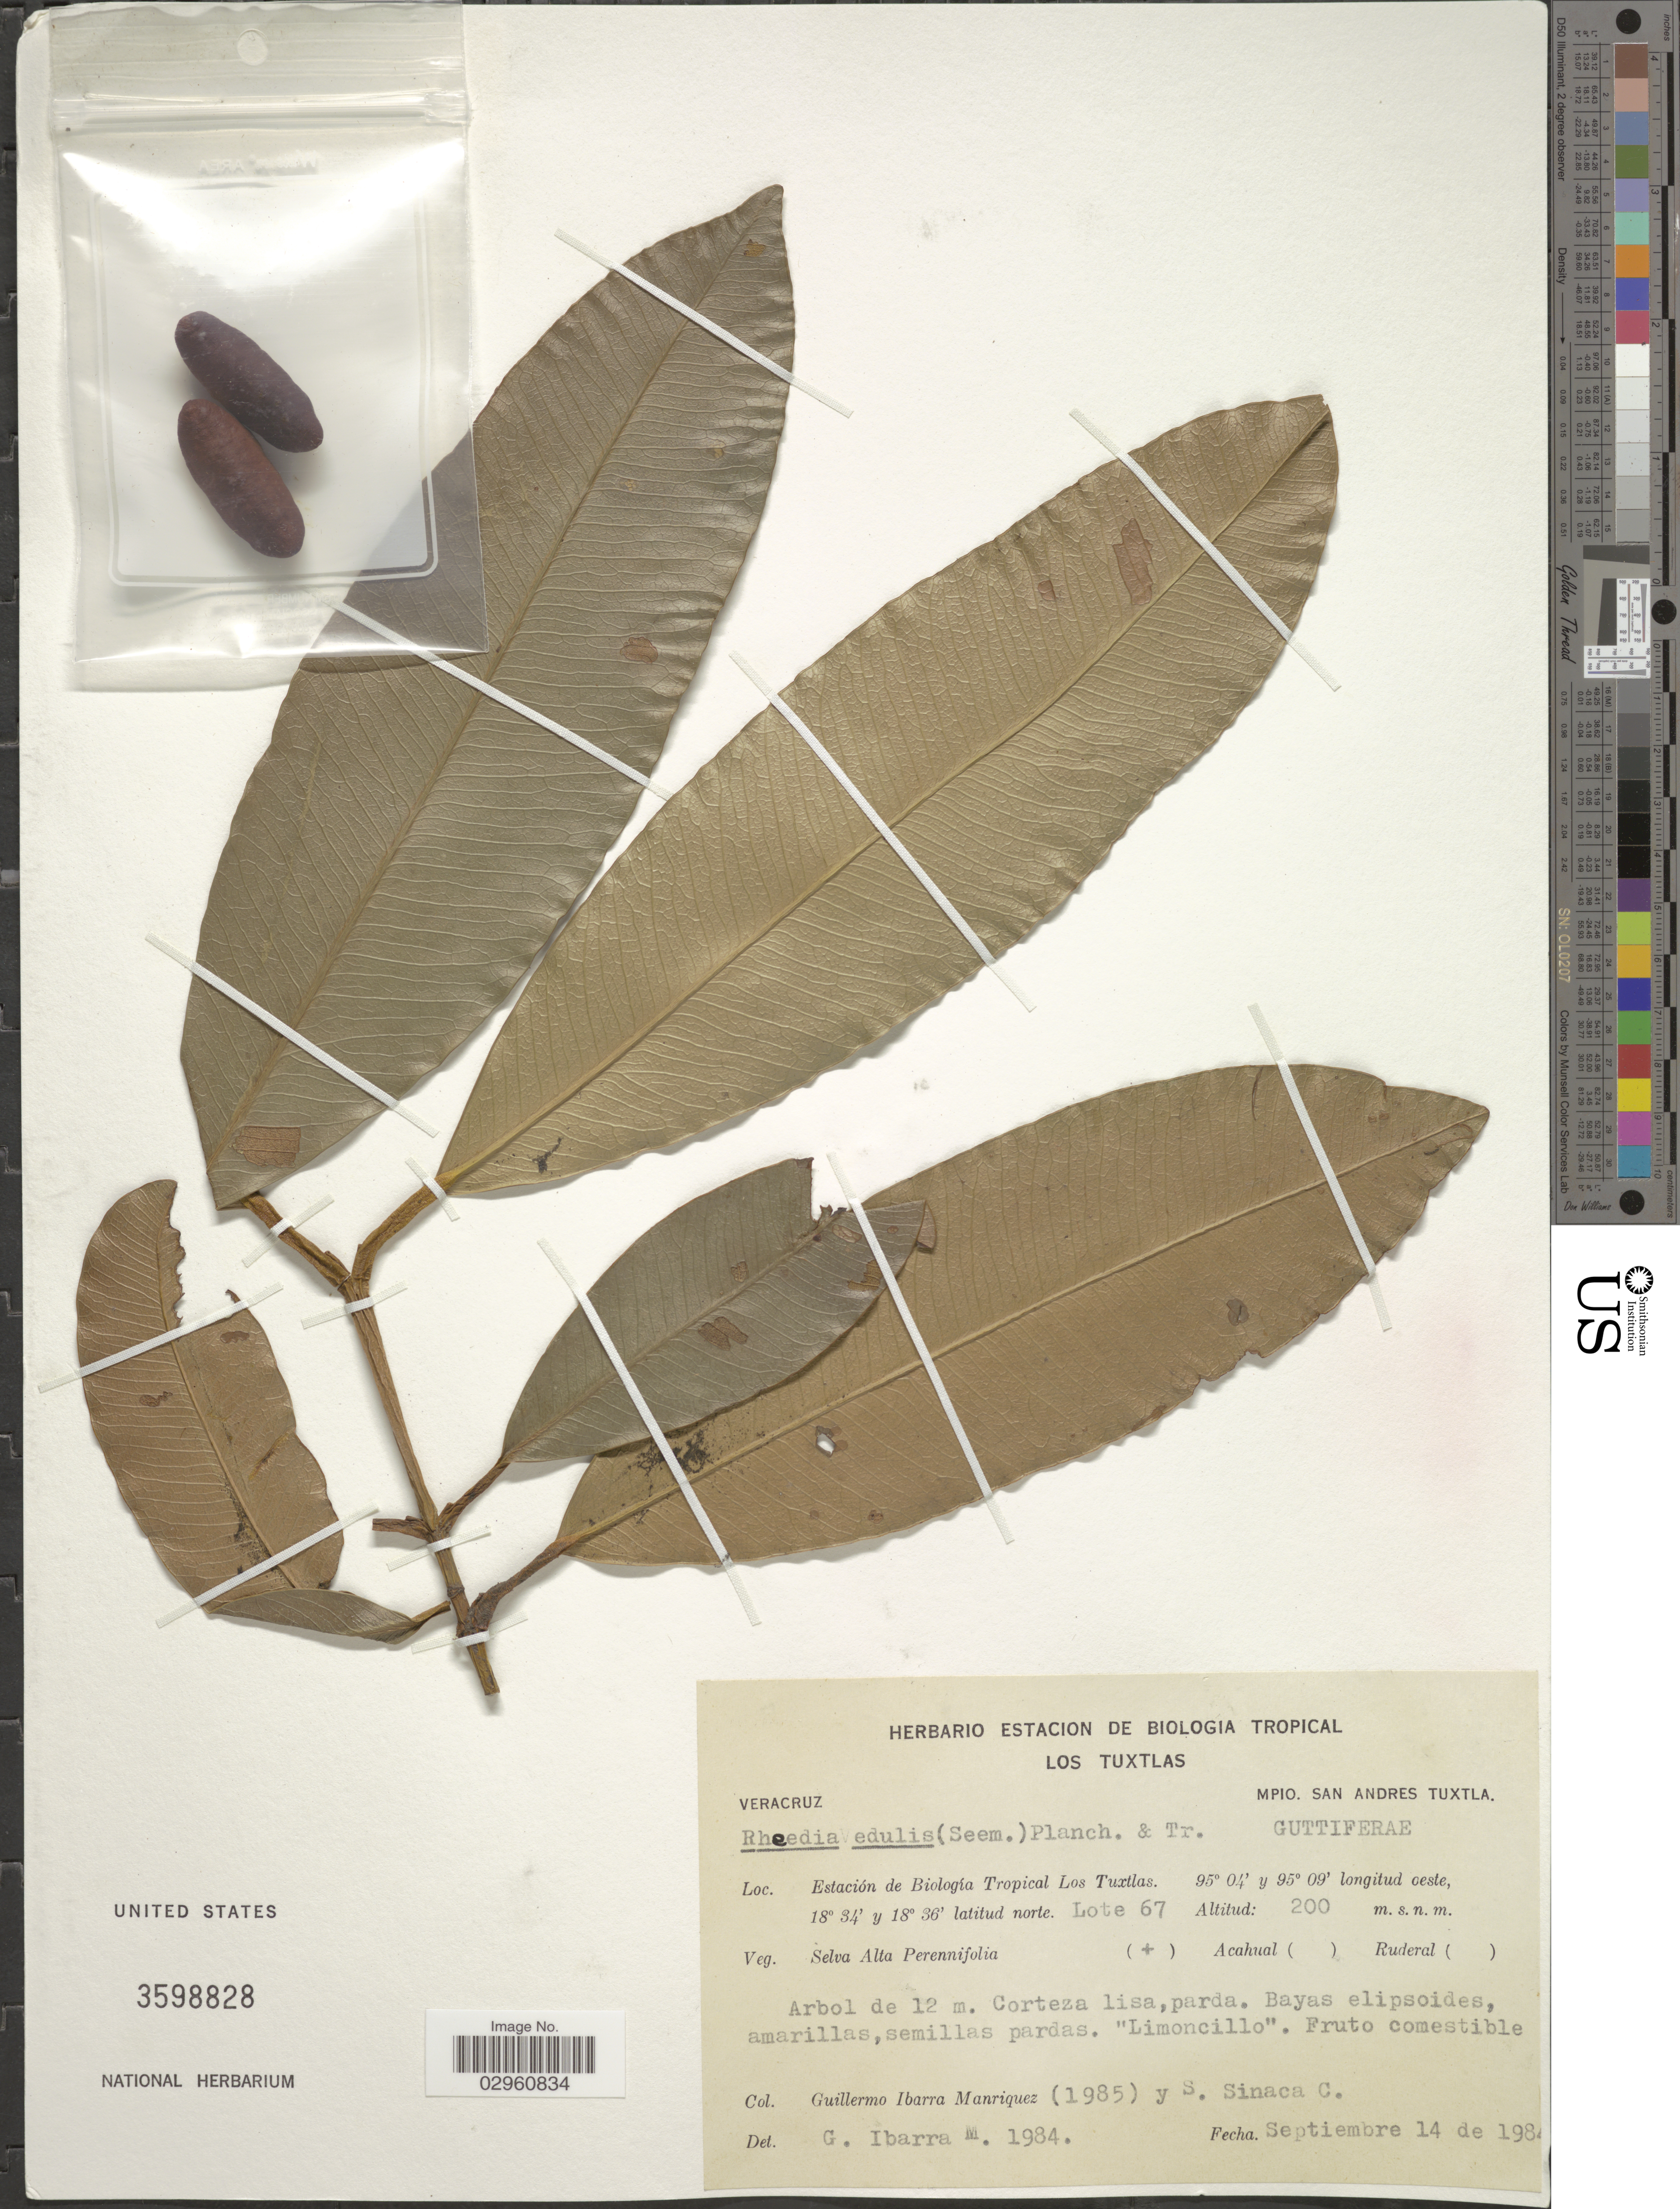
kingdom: Plantae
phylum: Tracheophyta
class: Magnoliopsida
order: Malpighiales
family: Clusiaceae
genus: Garcinia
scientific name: Garcinia intermedia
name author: (Pittier) Hammel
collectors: G. Ibarra M. & S. Sinaca Colin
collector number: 1985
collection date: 1984-09-14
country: Mexico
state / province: Veracruz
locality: Veracruz. Mpio. San Andres Tuxtla. Estacíon de Biología Los Tuxtlas. Lote 67.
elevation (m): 200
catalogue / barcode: US 3598828